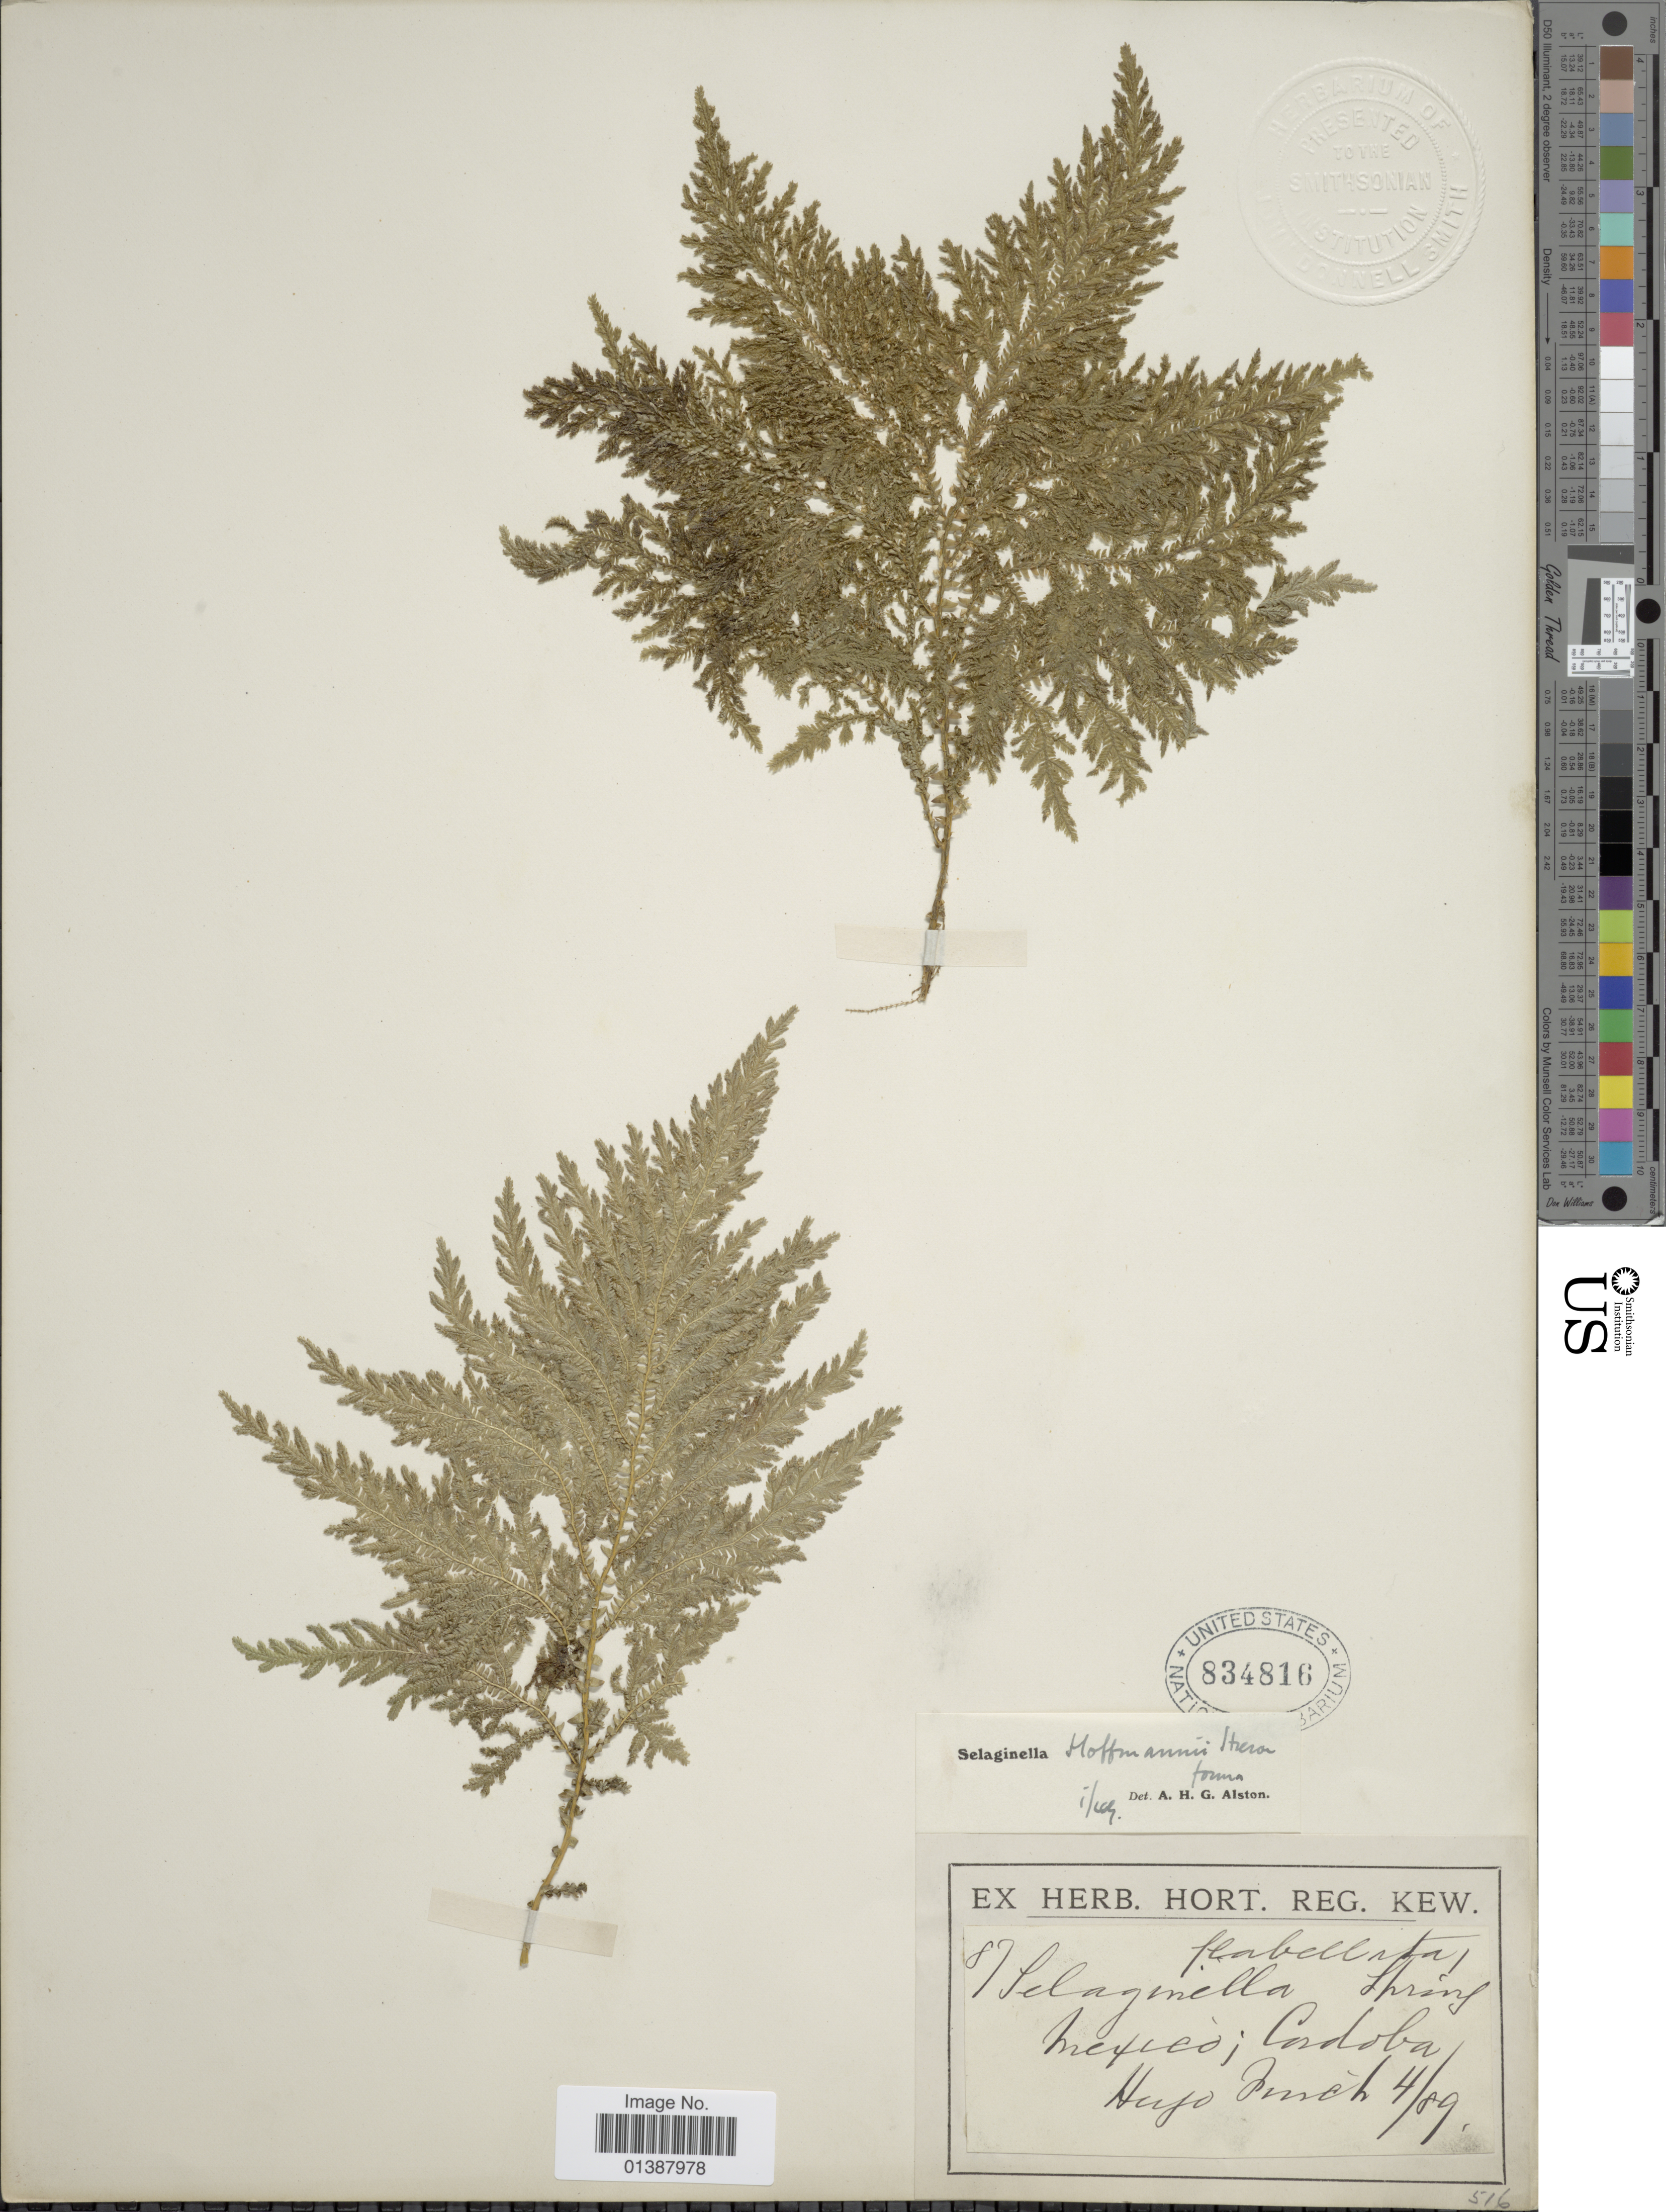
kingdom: Plantae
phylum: Tracheophyta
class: Lycopodiopsida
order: Selaginellales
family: Selaginellaceae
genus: Selaginella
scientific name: Selaginella hoffmannii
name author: Hieron.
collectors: H. Finck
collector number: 87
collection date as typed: Transcribed d/m/y: /4/89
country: Mexico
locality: Cordoba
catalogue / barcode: US 834816